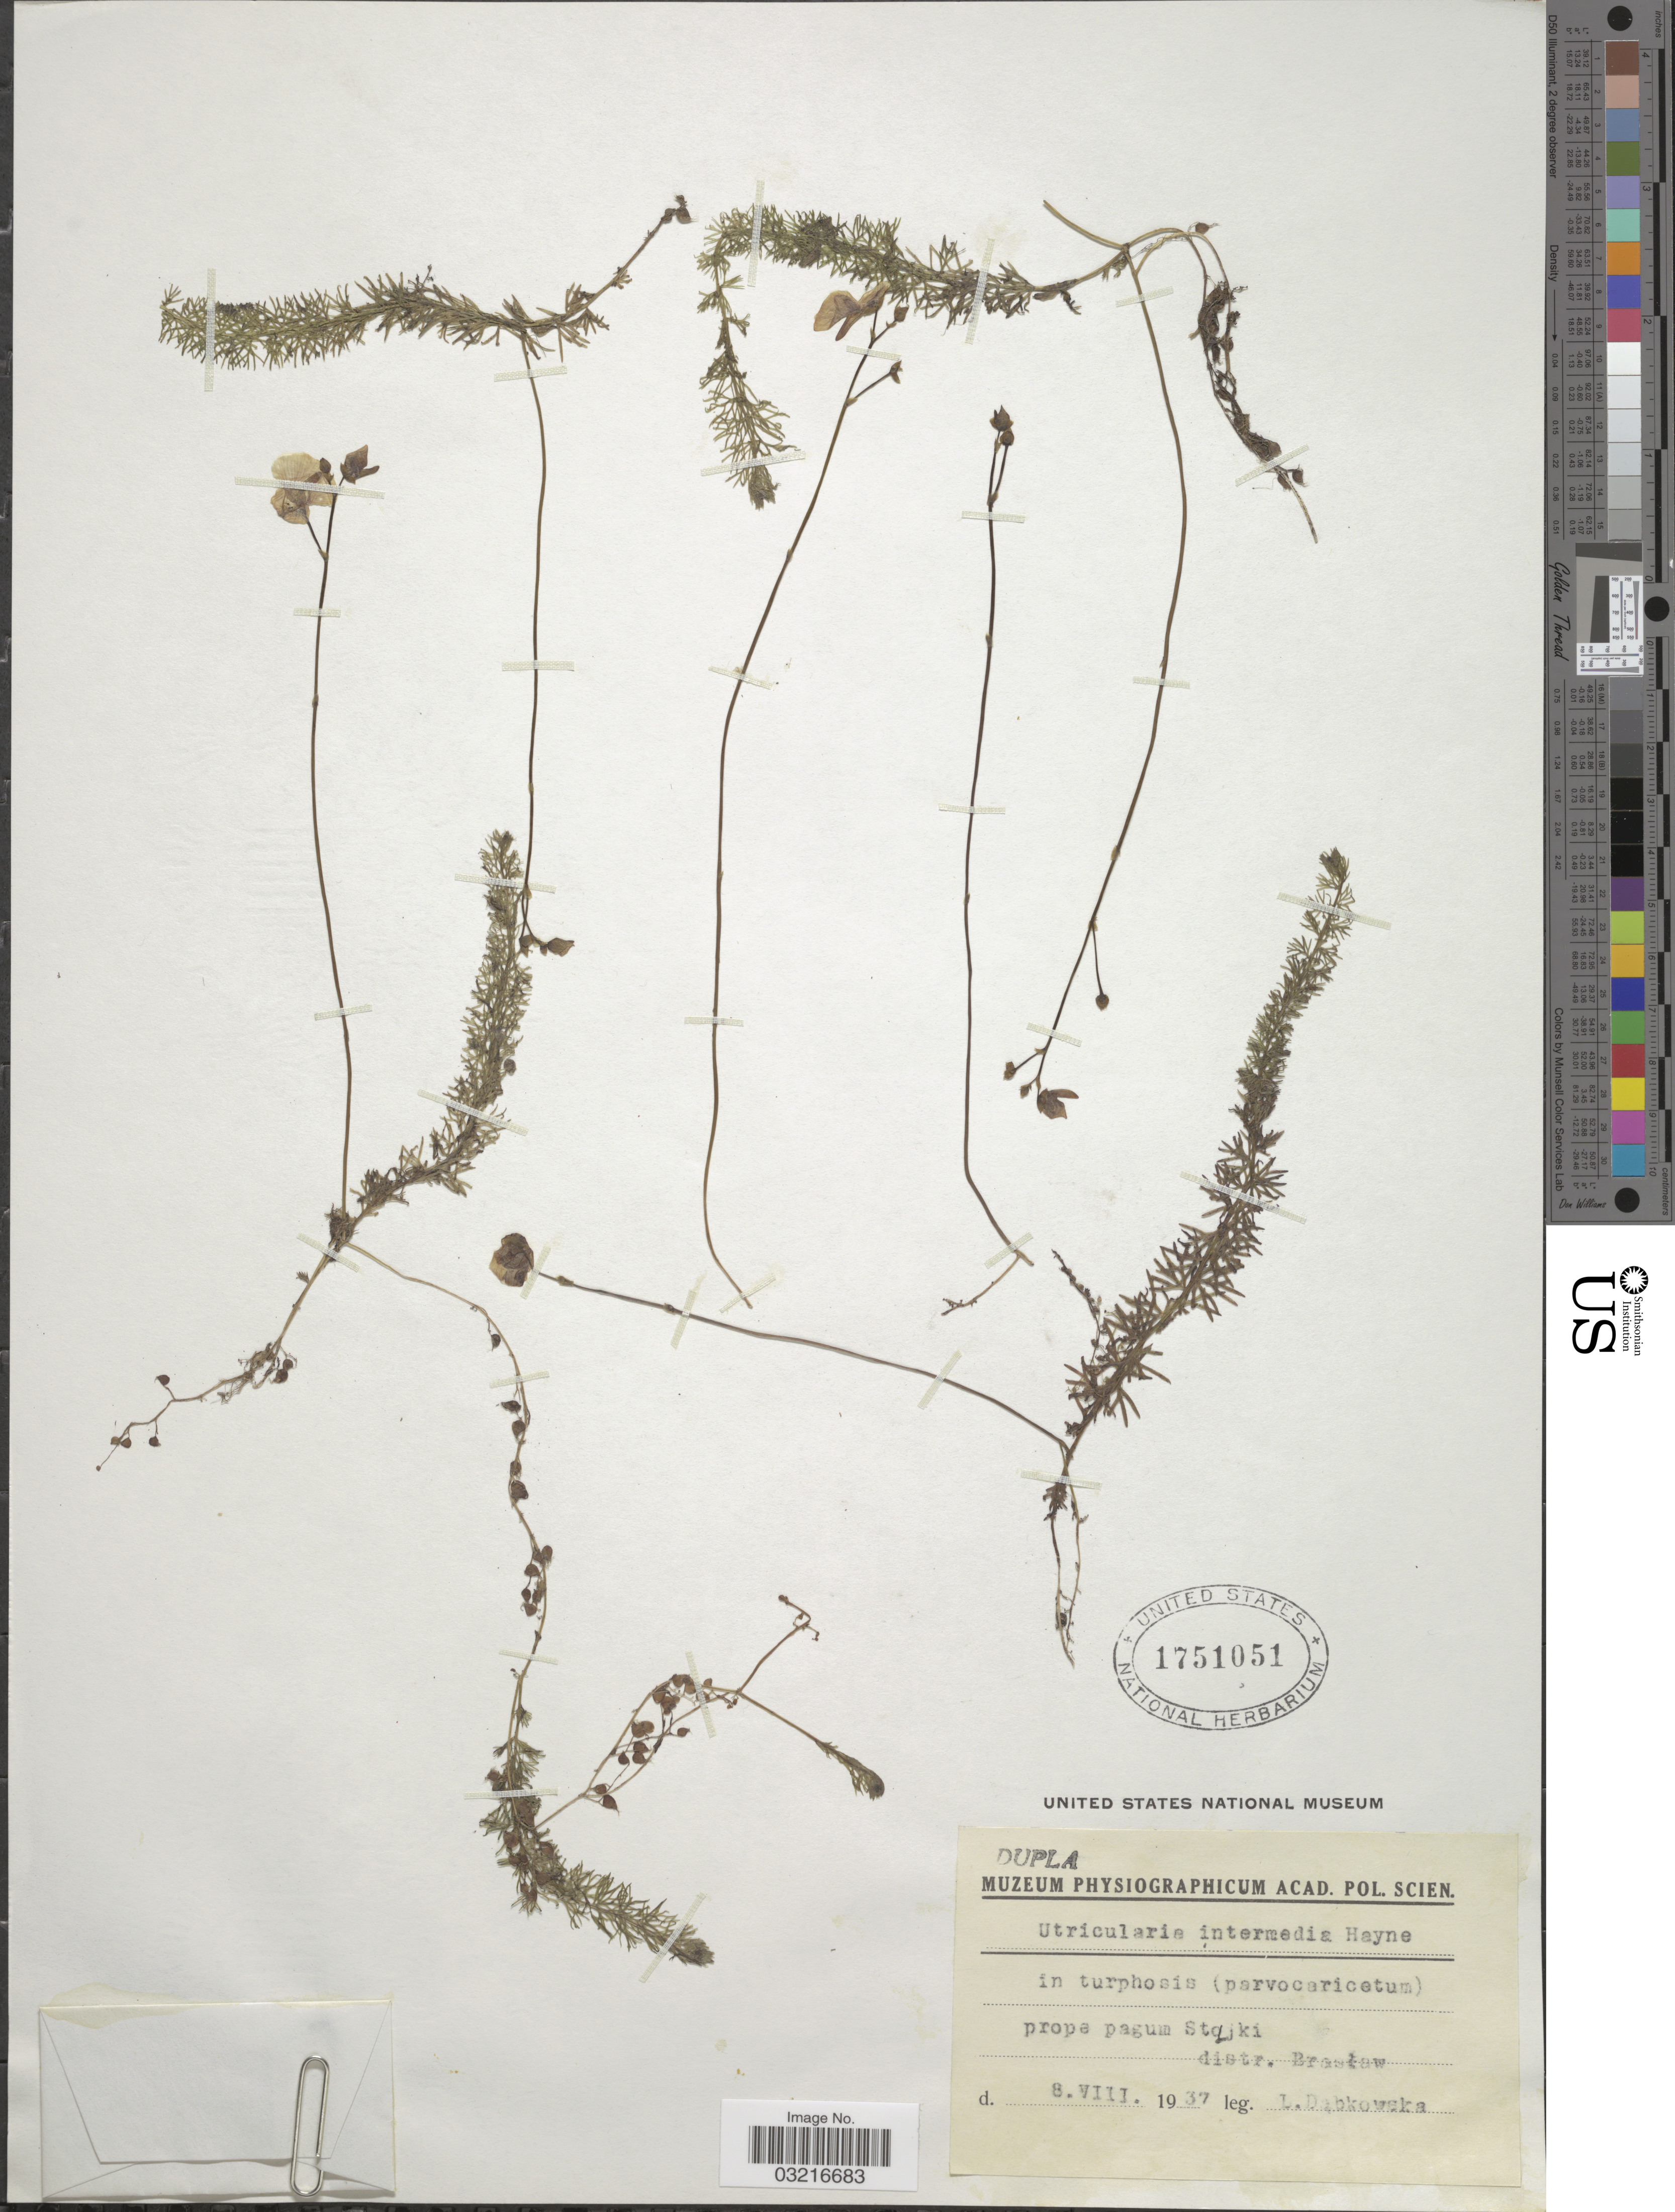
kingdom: Plantae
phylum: Tracheophyta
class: Magnoliopsida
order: Lamiales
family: Lentibulariaceae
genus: Utricularia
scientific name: Utricularia intermedia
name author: Hayne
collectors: L. Dabkowska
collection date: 1937-08-08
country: Belarus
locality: Prope pagum Stajki, distr. Braslaw.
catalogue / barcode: US 1751051